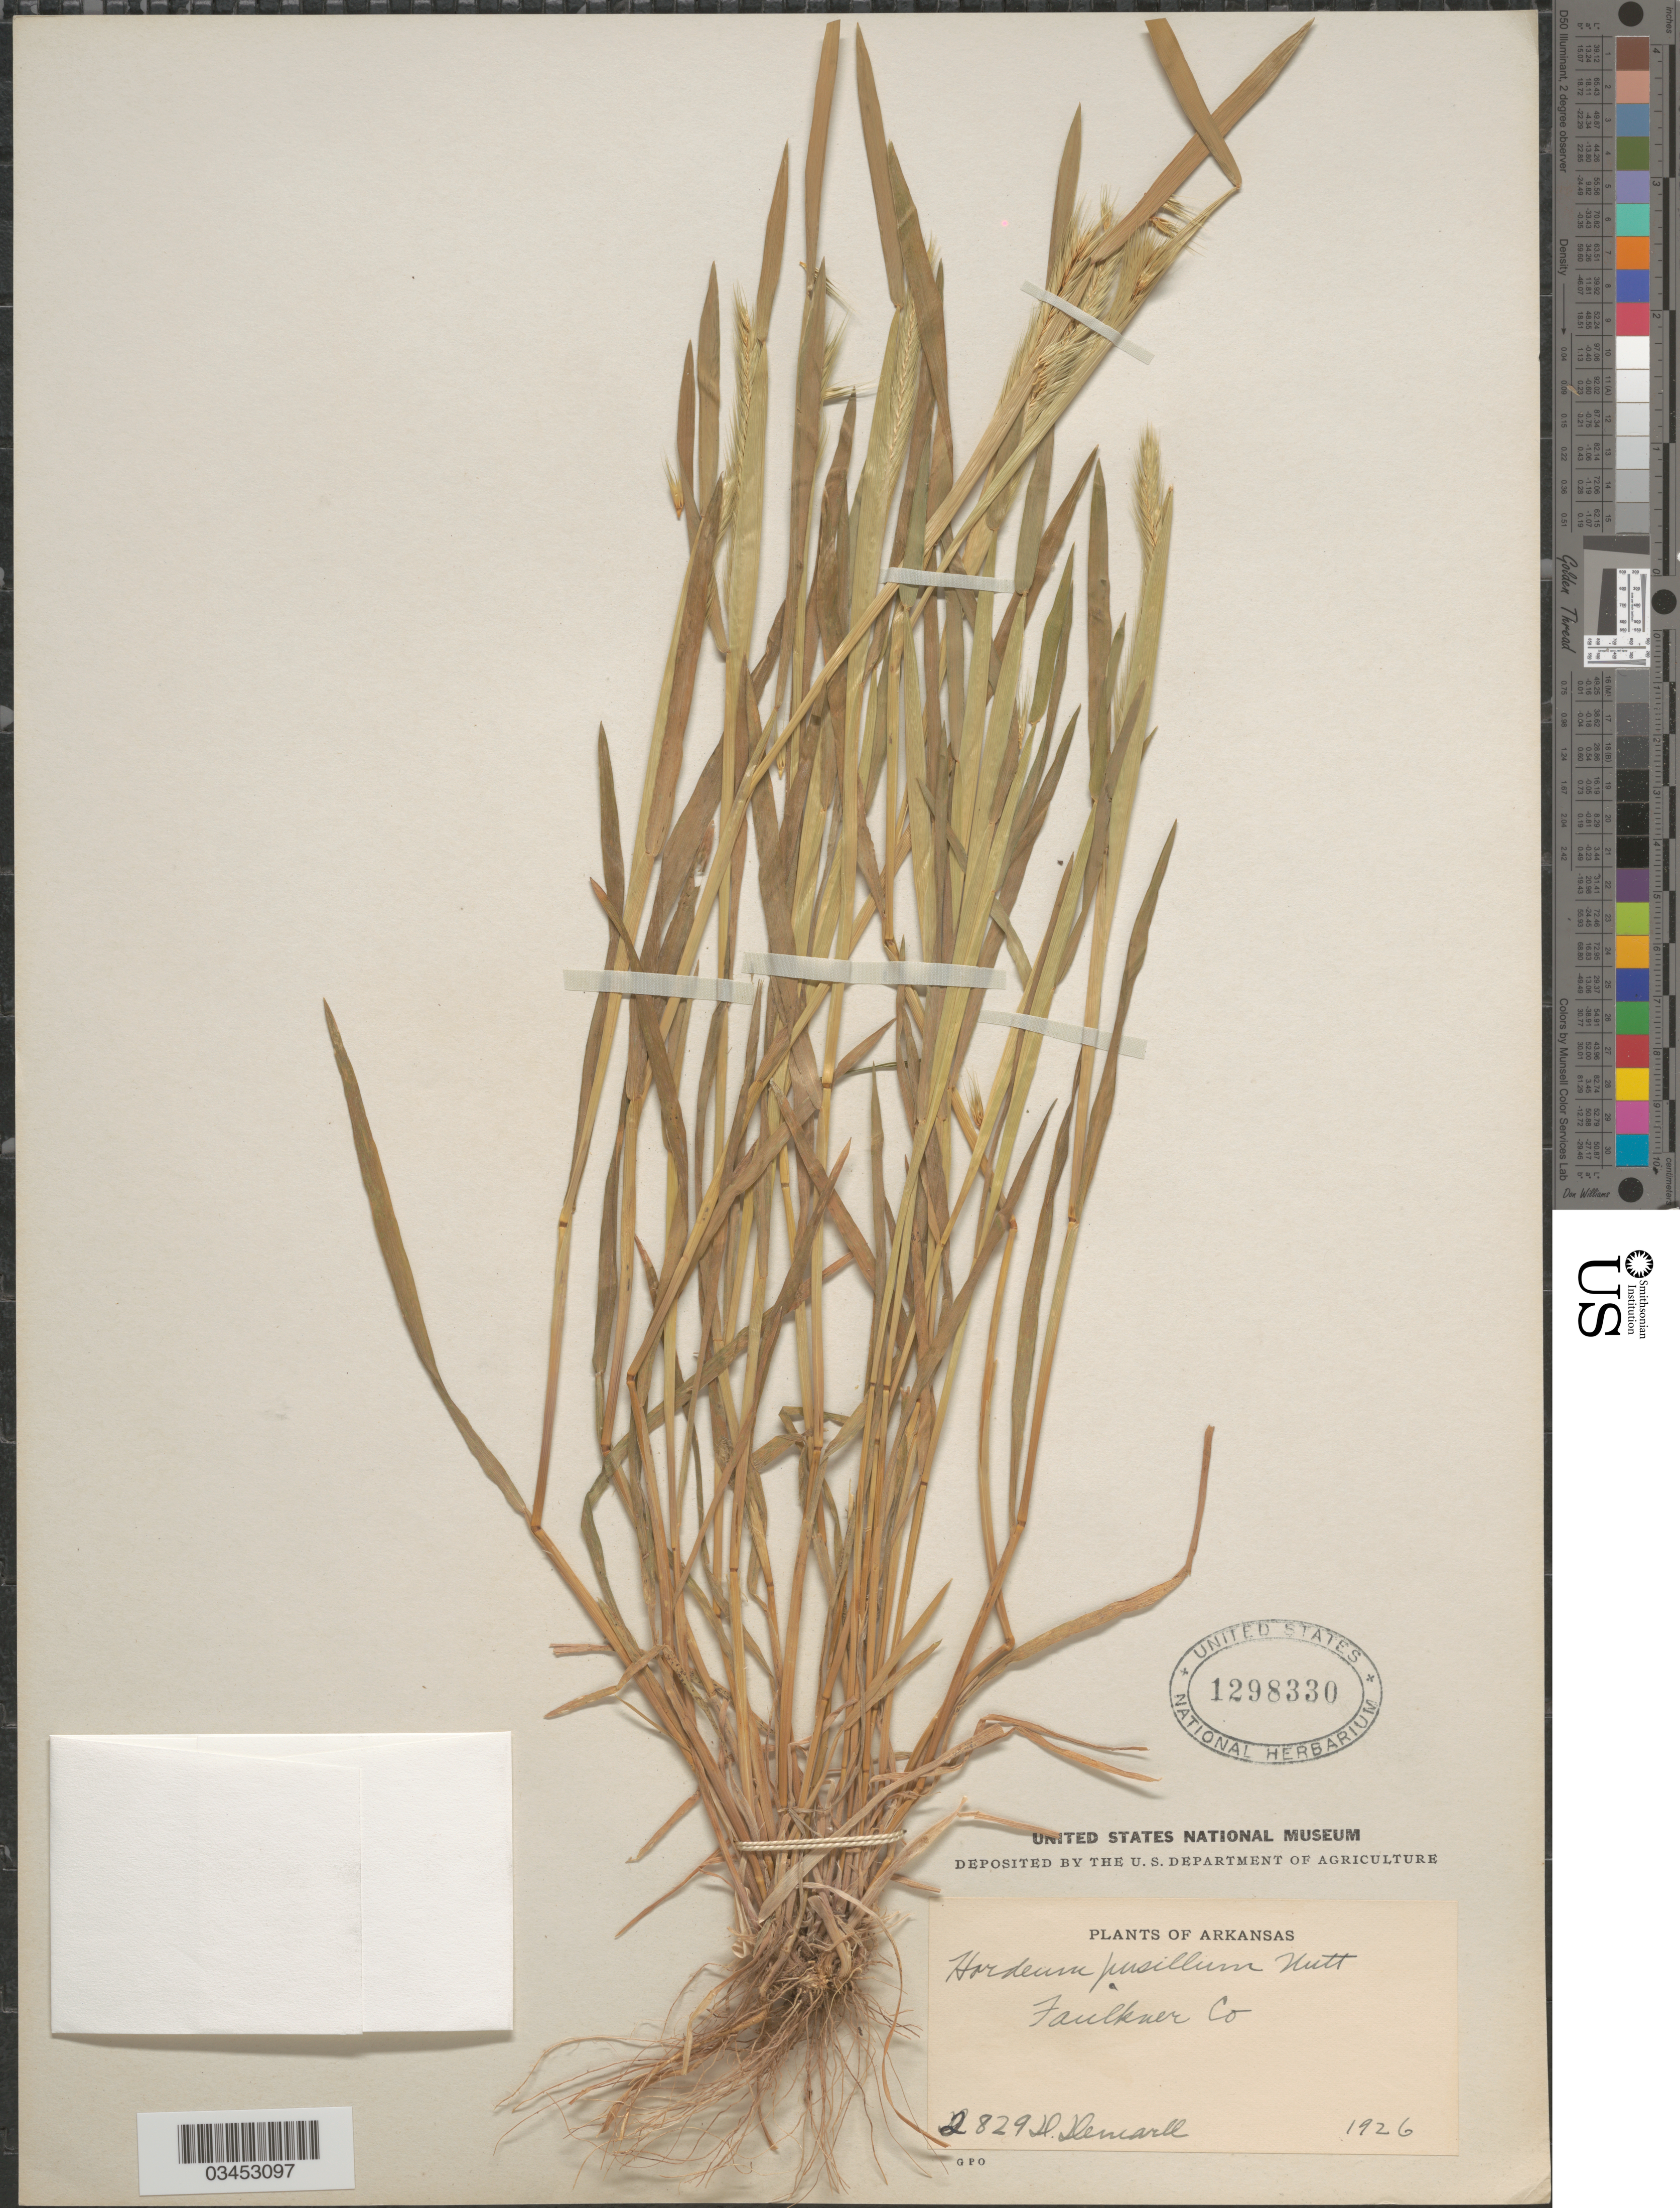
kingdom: Plantae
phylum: Tracheophyta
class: Liliopsida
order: Poales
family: Poaceae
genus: Hordeum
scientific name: Hordeum pusillum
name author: Nutt.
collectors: D. Demaree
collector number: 2829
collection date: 1926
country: United States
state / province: Arkansas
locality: Faulkner Co.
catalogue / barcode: US 1298330